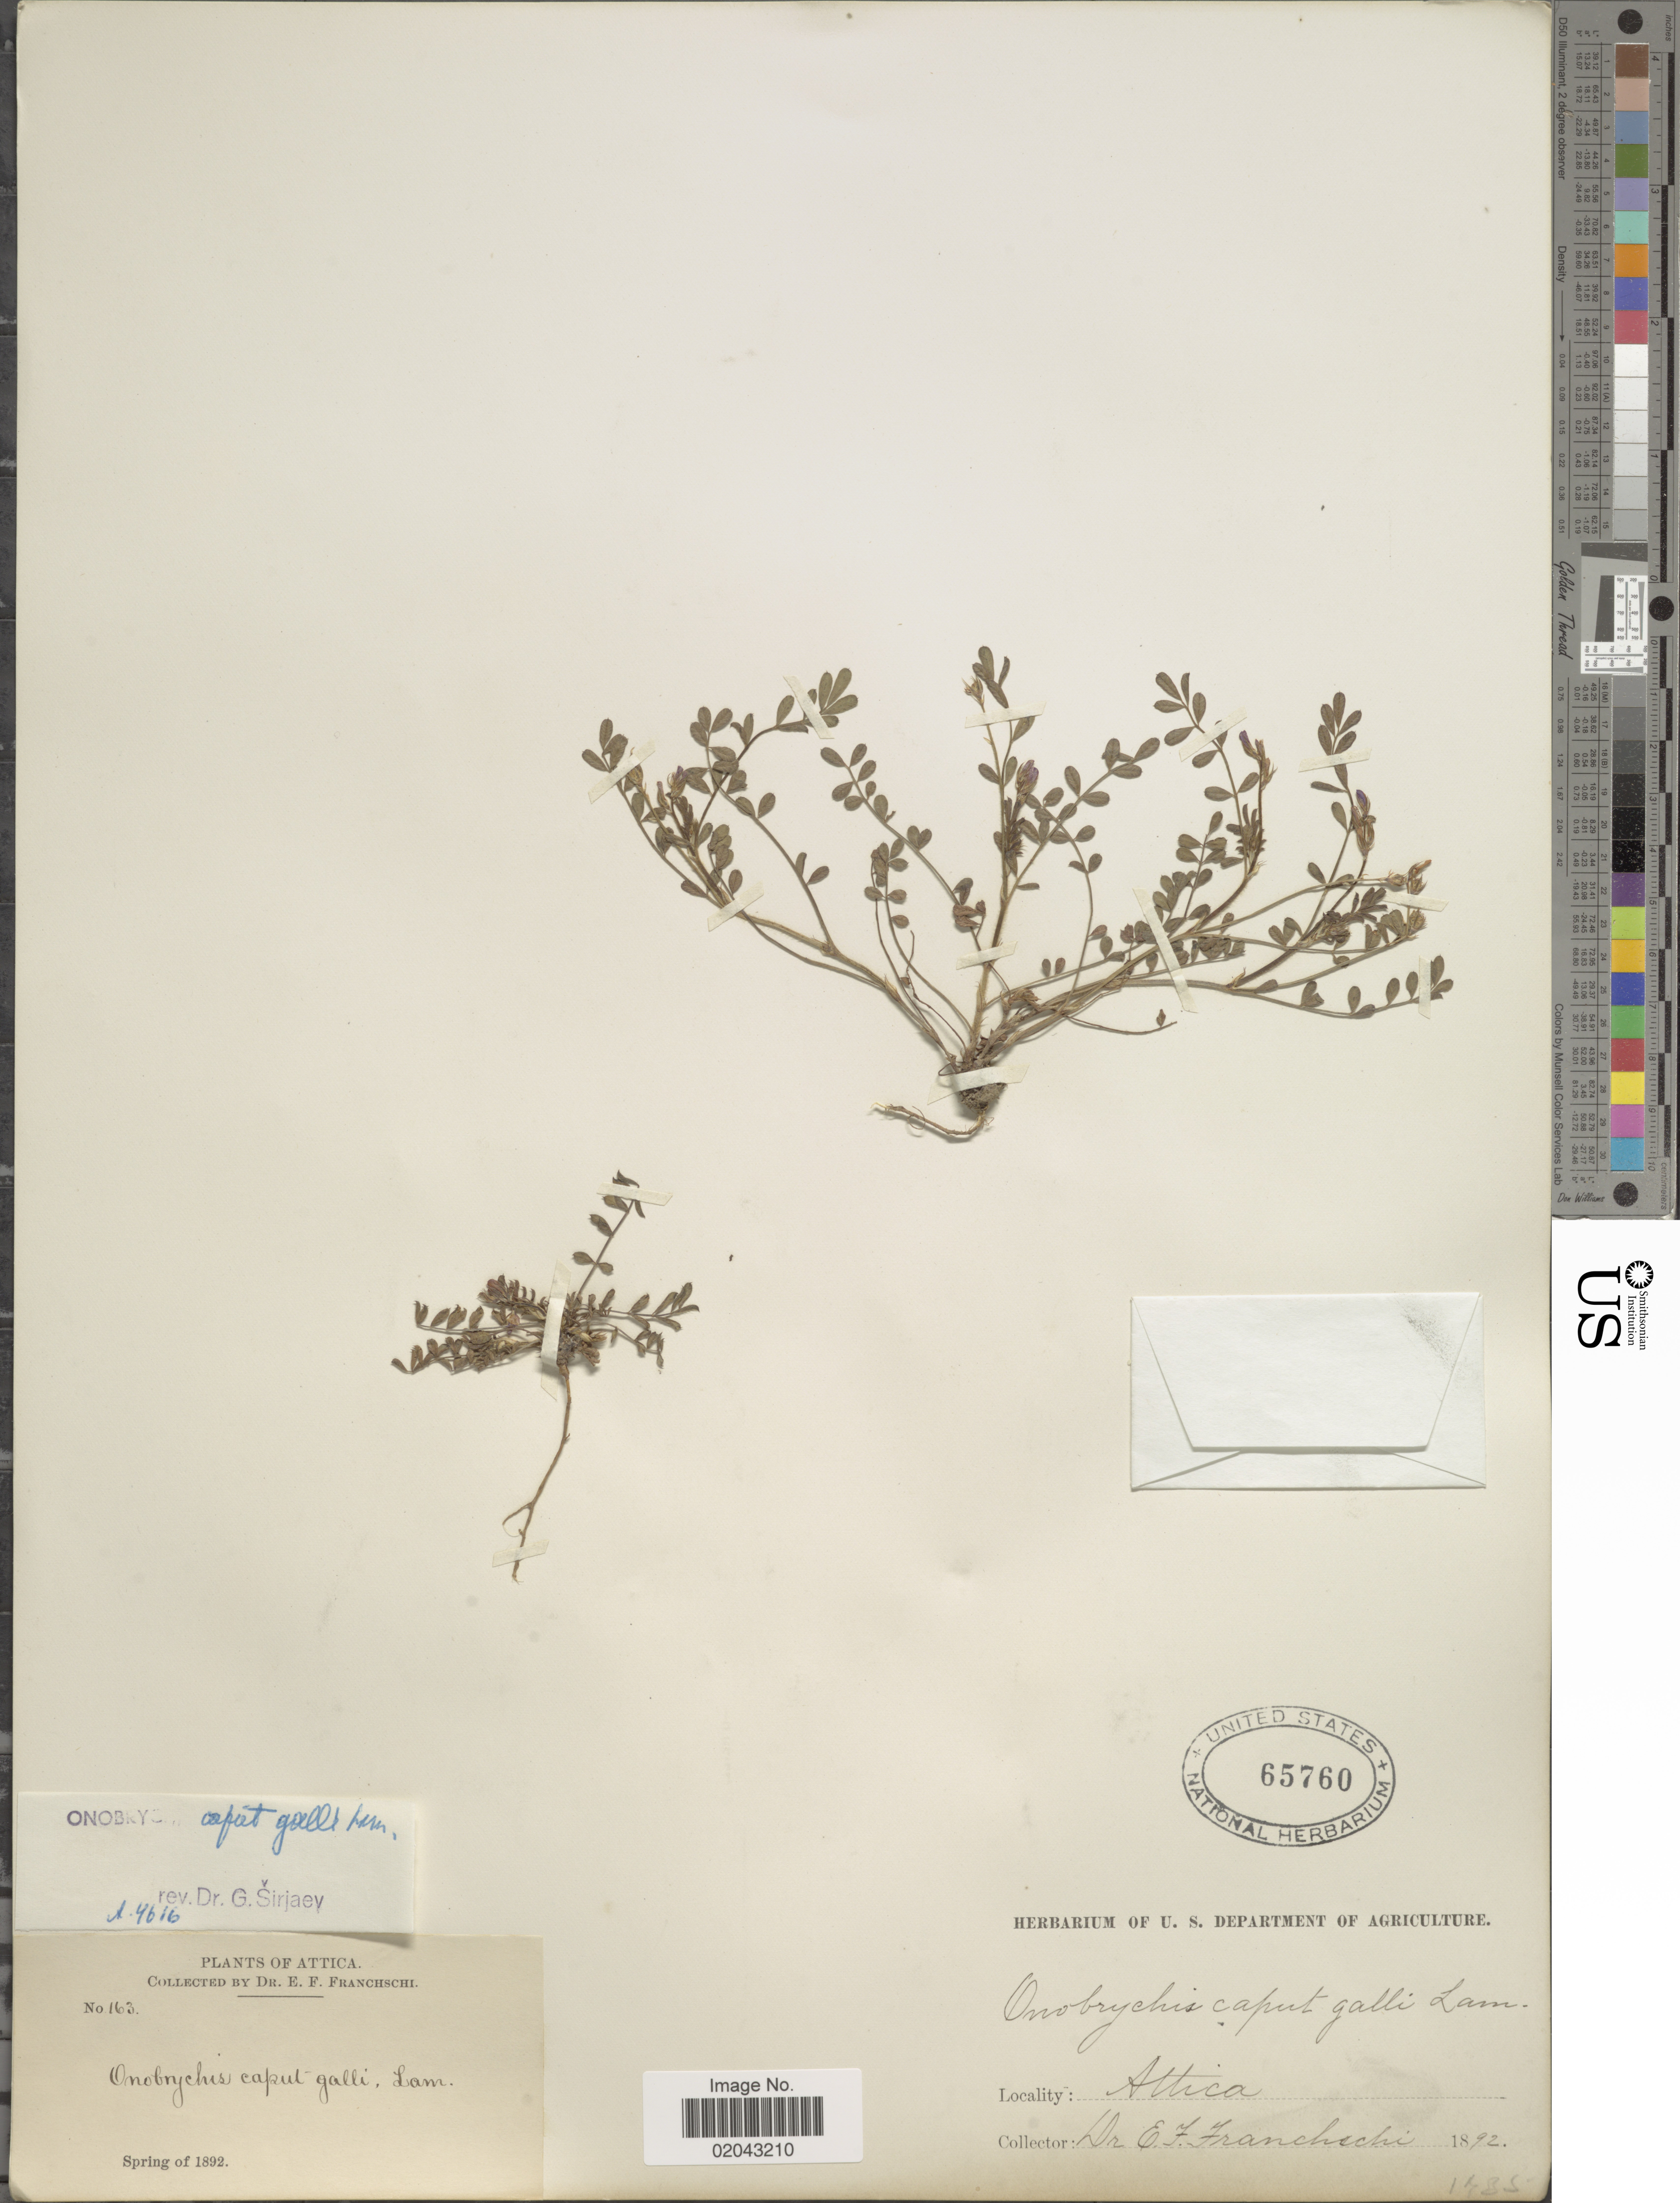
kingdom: Plantae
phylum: Tracheophyta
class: Magnoliopsida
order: Fabales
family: Fabaceae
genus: Onobrychis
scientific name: Onobrychis caput-galli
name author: (L.) Lam.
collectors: E. Franchschi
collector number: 163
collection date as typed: Spring of 1892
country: Greece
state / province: Attica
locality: Attica.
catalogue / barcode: US 6570